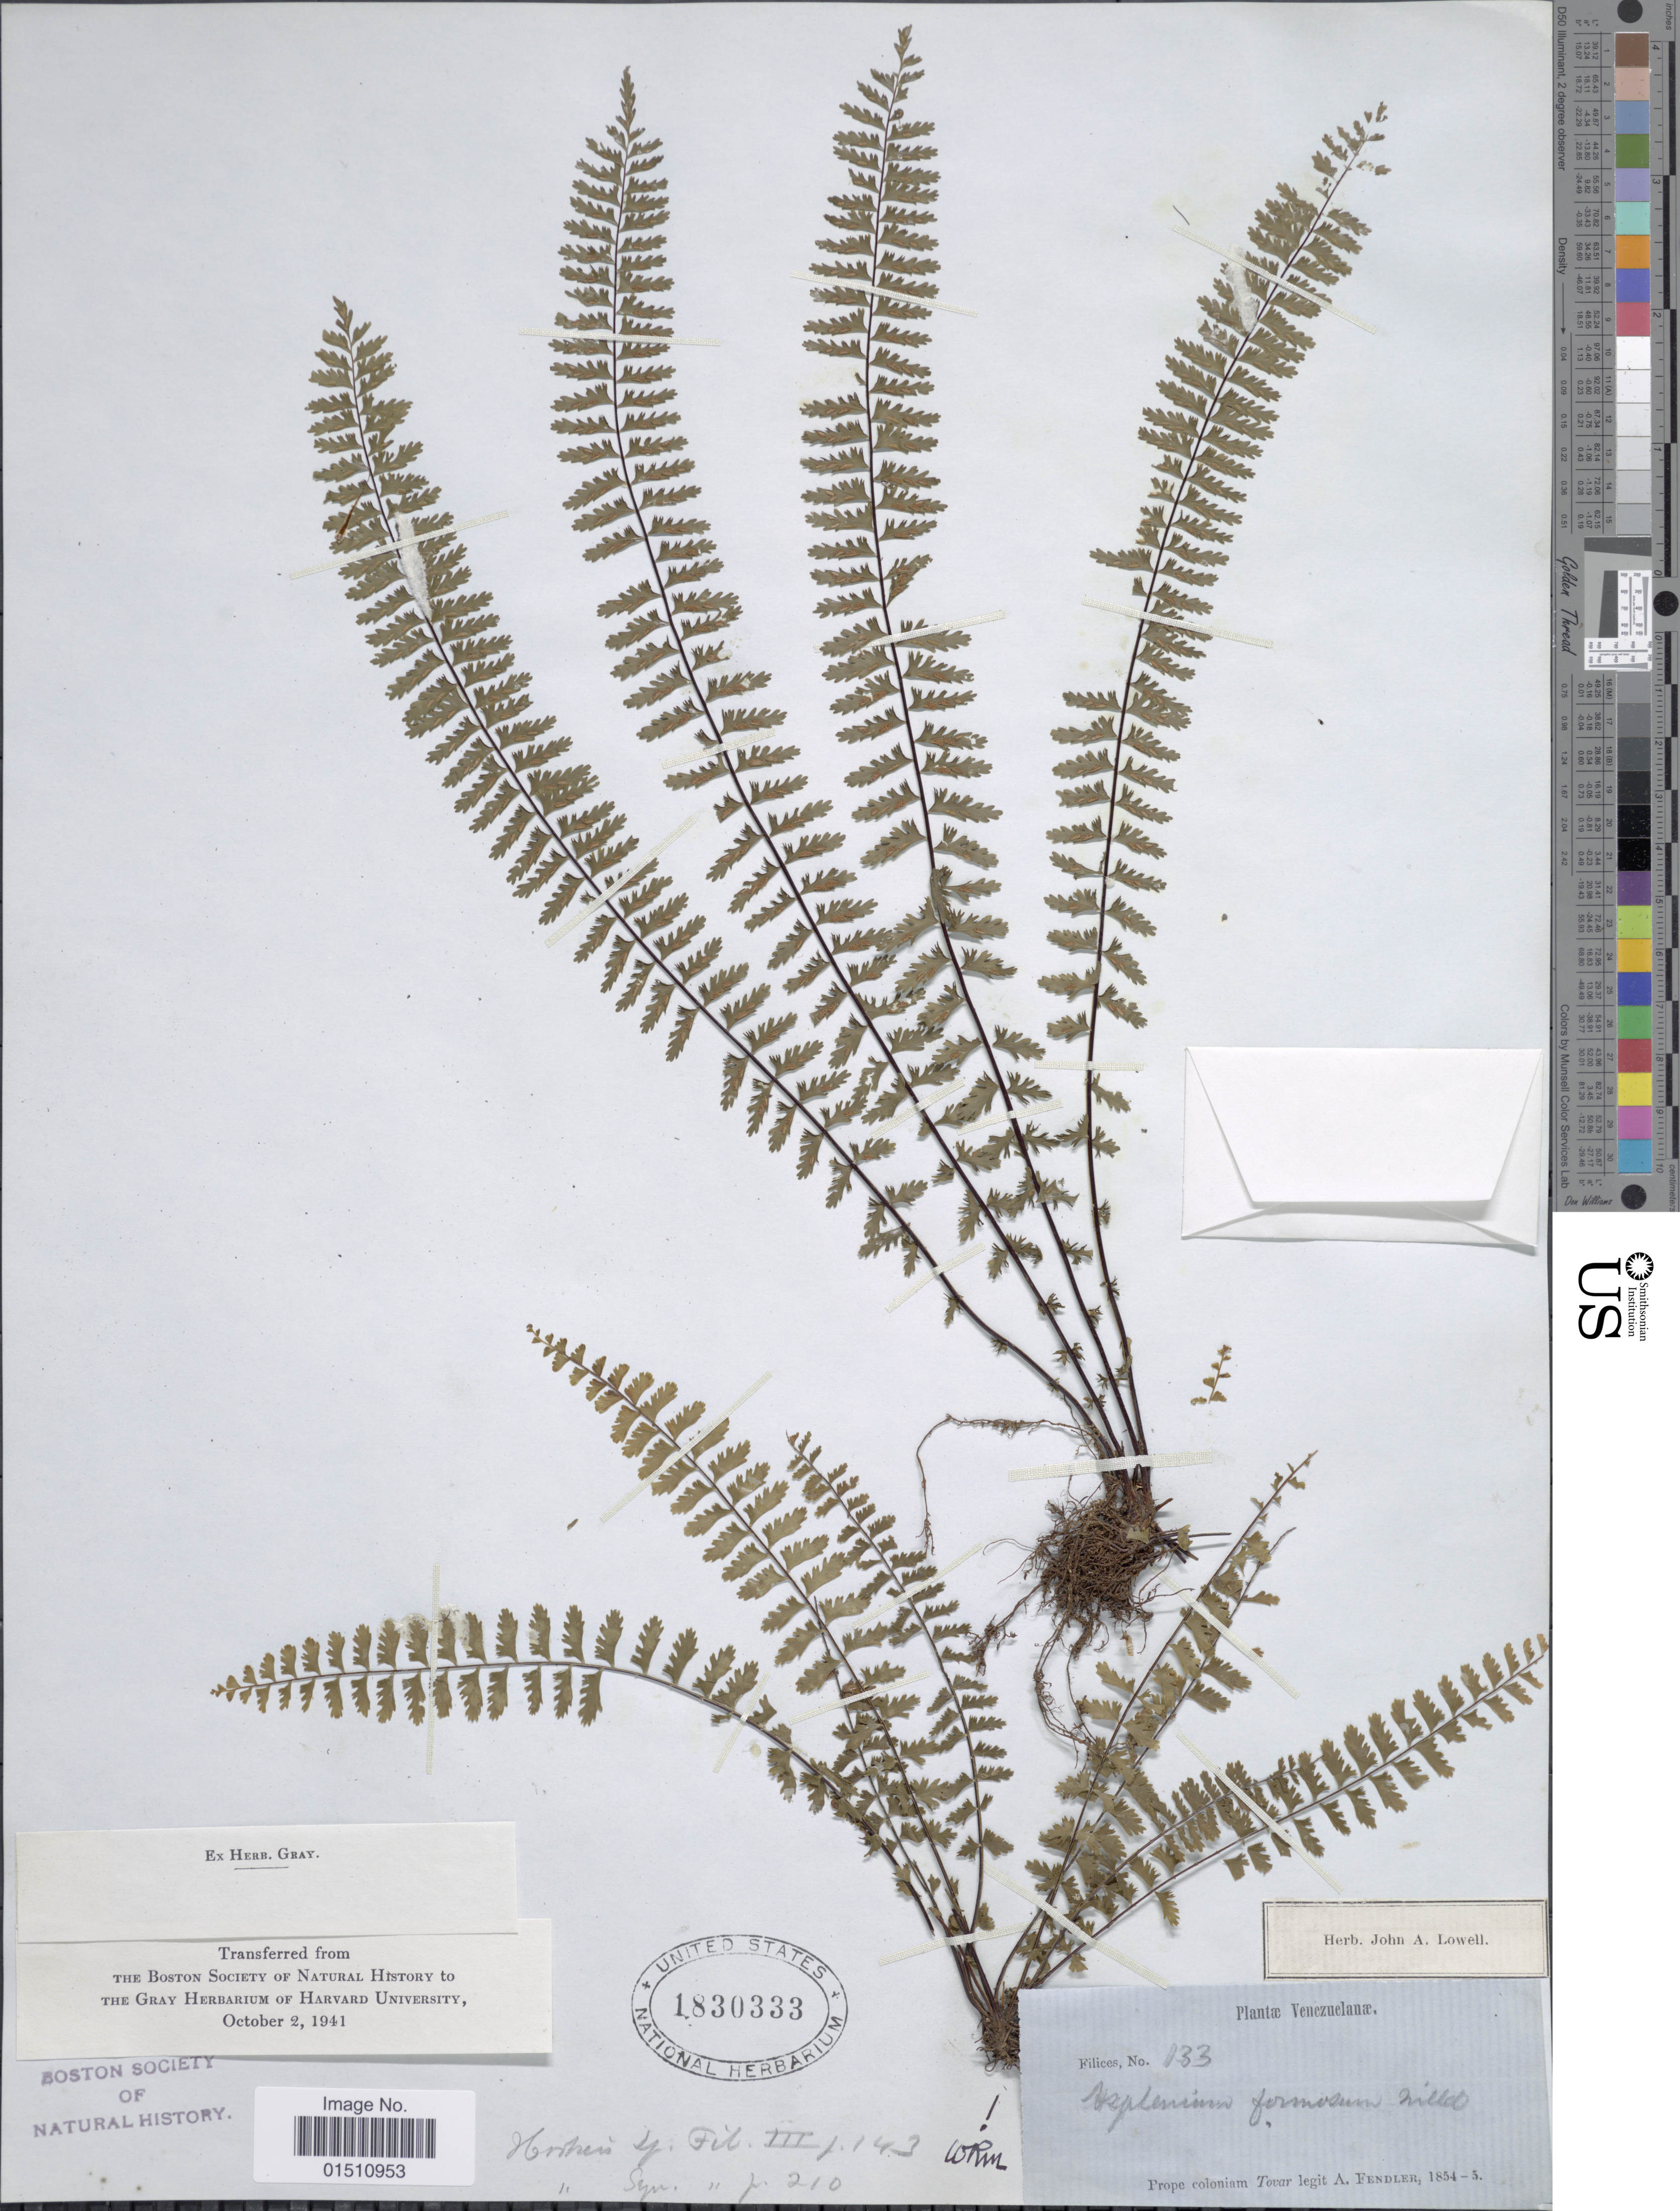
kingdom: Plantae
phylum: Tracheophyta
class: Polypodiopsida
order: Polypodiales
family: Aspleniaceae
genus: Asplenium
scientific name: Asplenium formosum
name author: Willd.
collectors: A. Fendler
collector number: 133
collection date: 1854/1855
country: Venezuela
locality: Venezuelanæ, prope coloniam Tovar.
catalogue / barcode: US 1830333